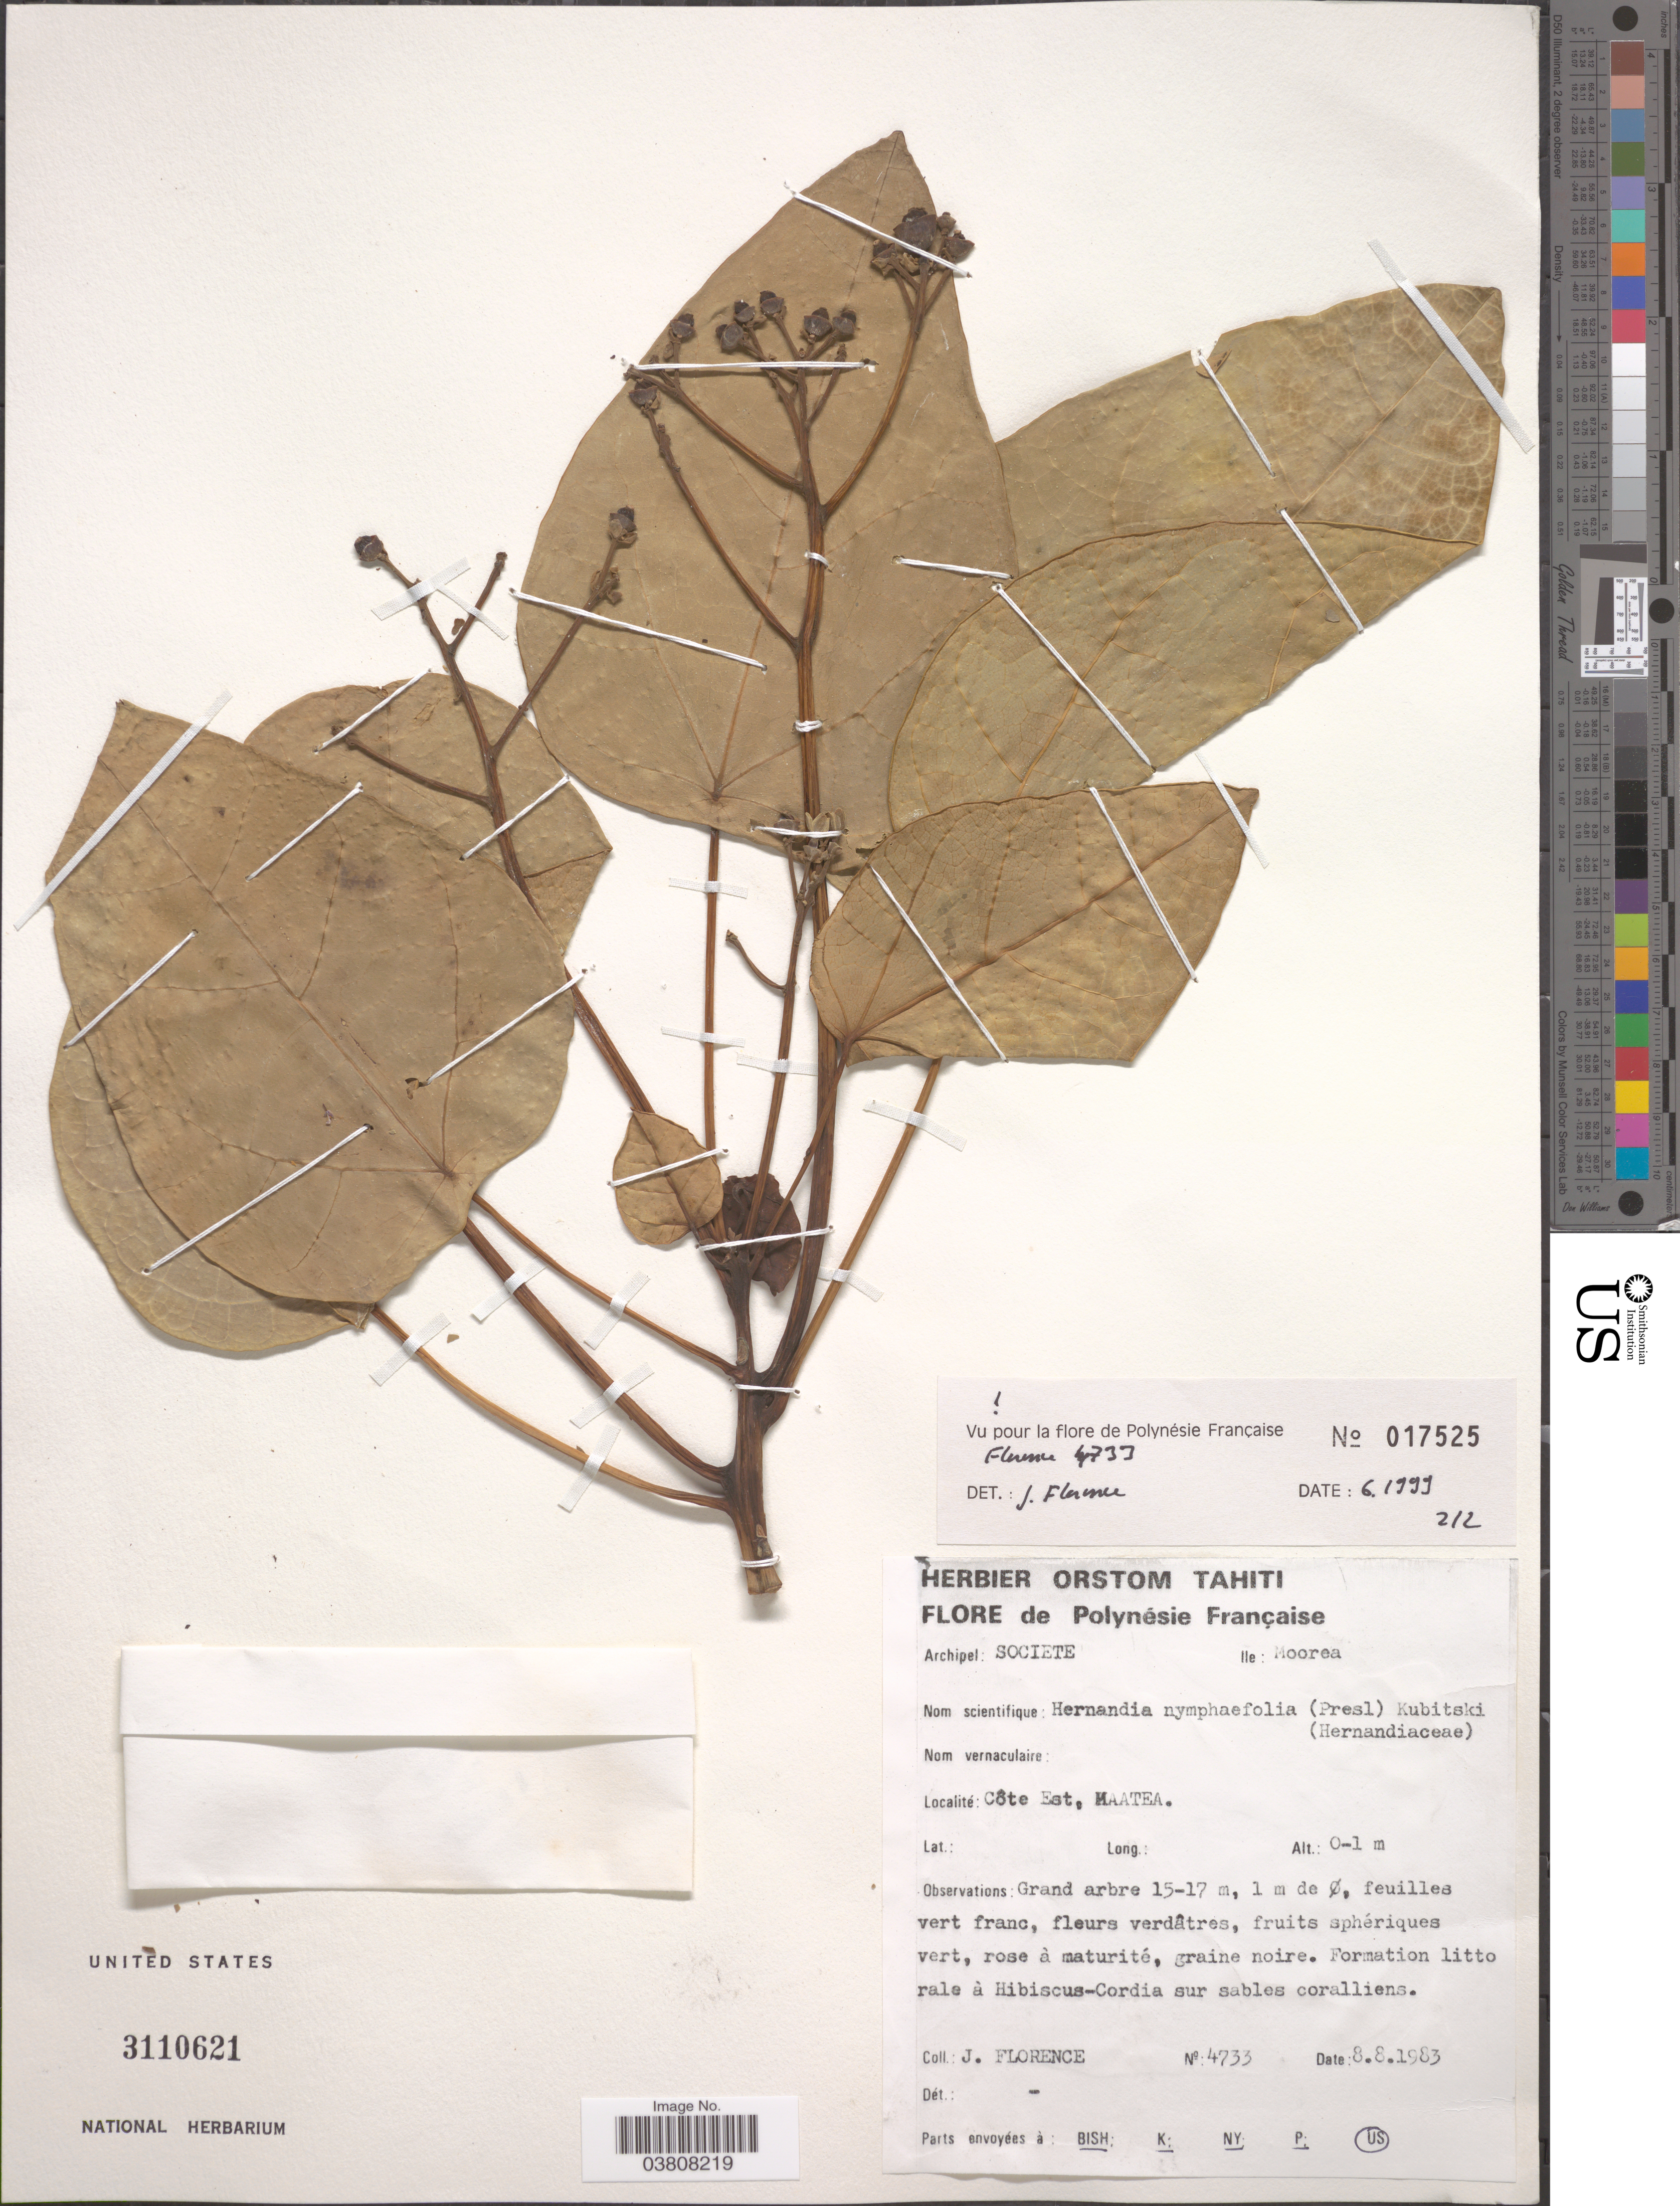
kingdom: Plantae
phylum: Tracheophyta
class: Magnoliopsida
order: Laurales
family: Hernandiaceae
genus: Hernandia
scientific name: Hernandia nymphaeifolia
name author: (C. Presl) Kubitzki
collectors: J. Florence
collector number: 4733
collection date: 1983-08-08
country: French Polynesia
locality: Polynésie Française. Archipel: Societe. Ile: Moorea. Côte Est, Maatea.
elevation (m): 0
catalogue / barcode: US 3110621